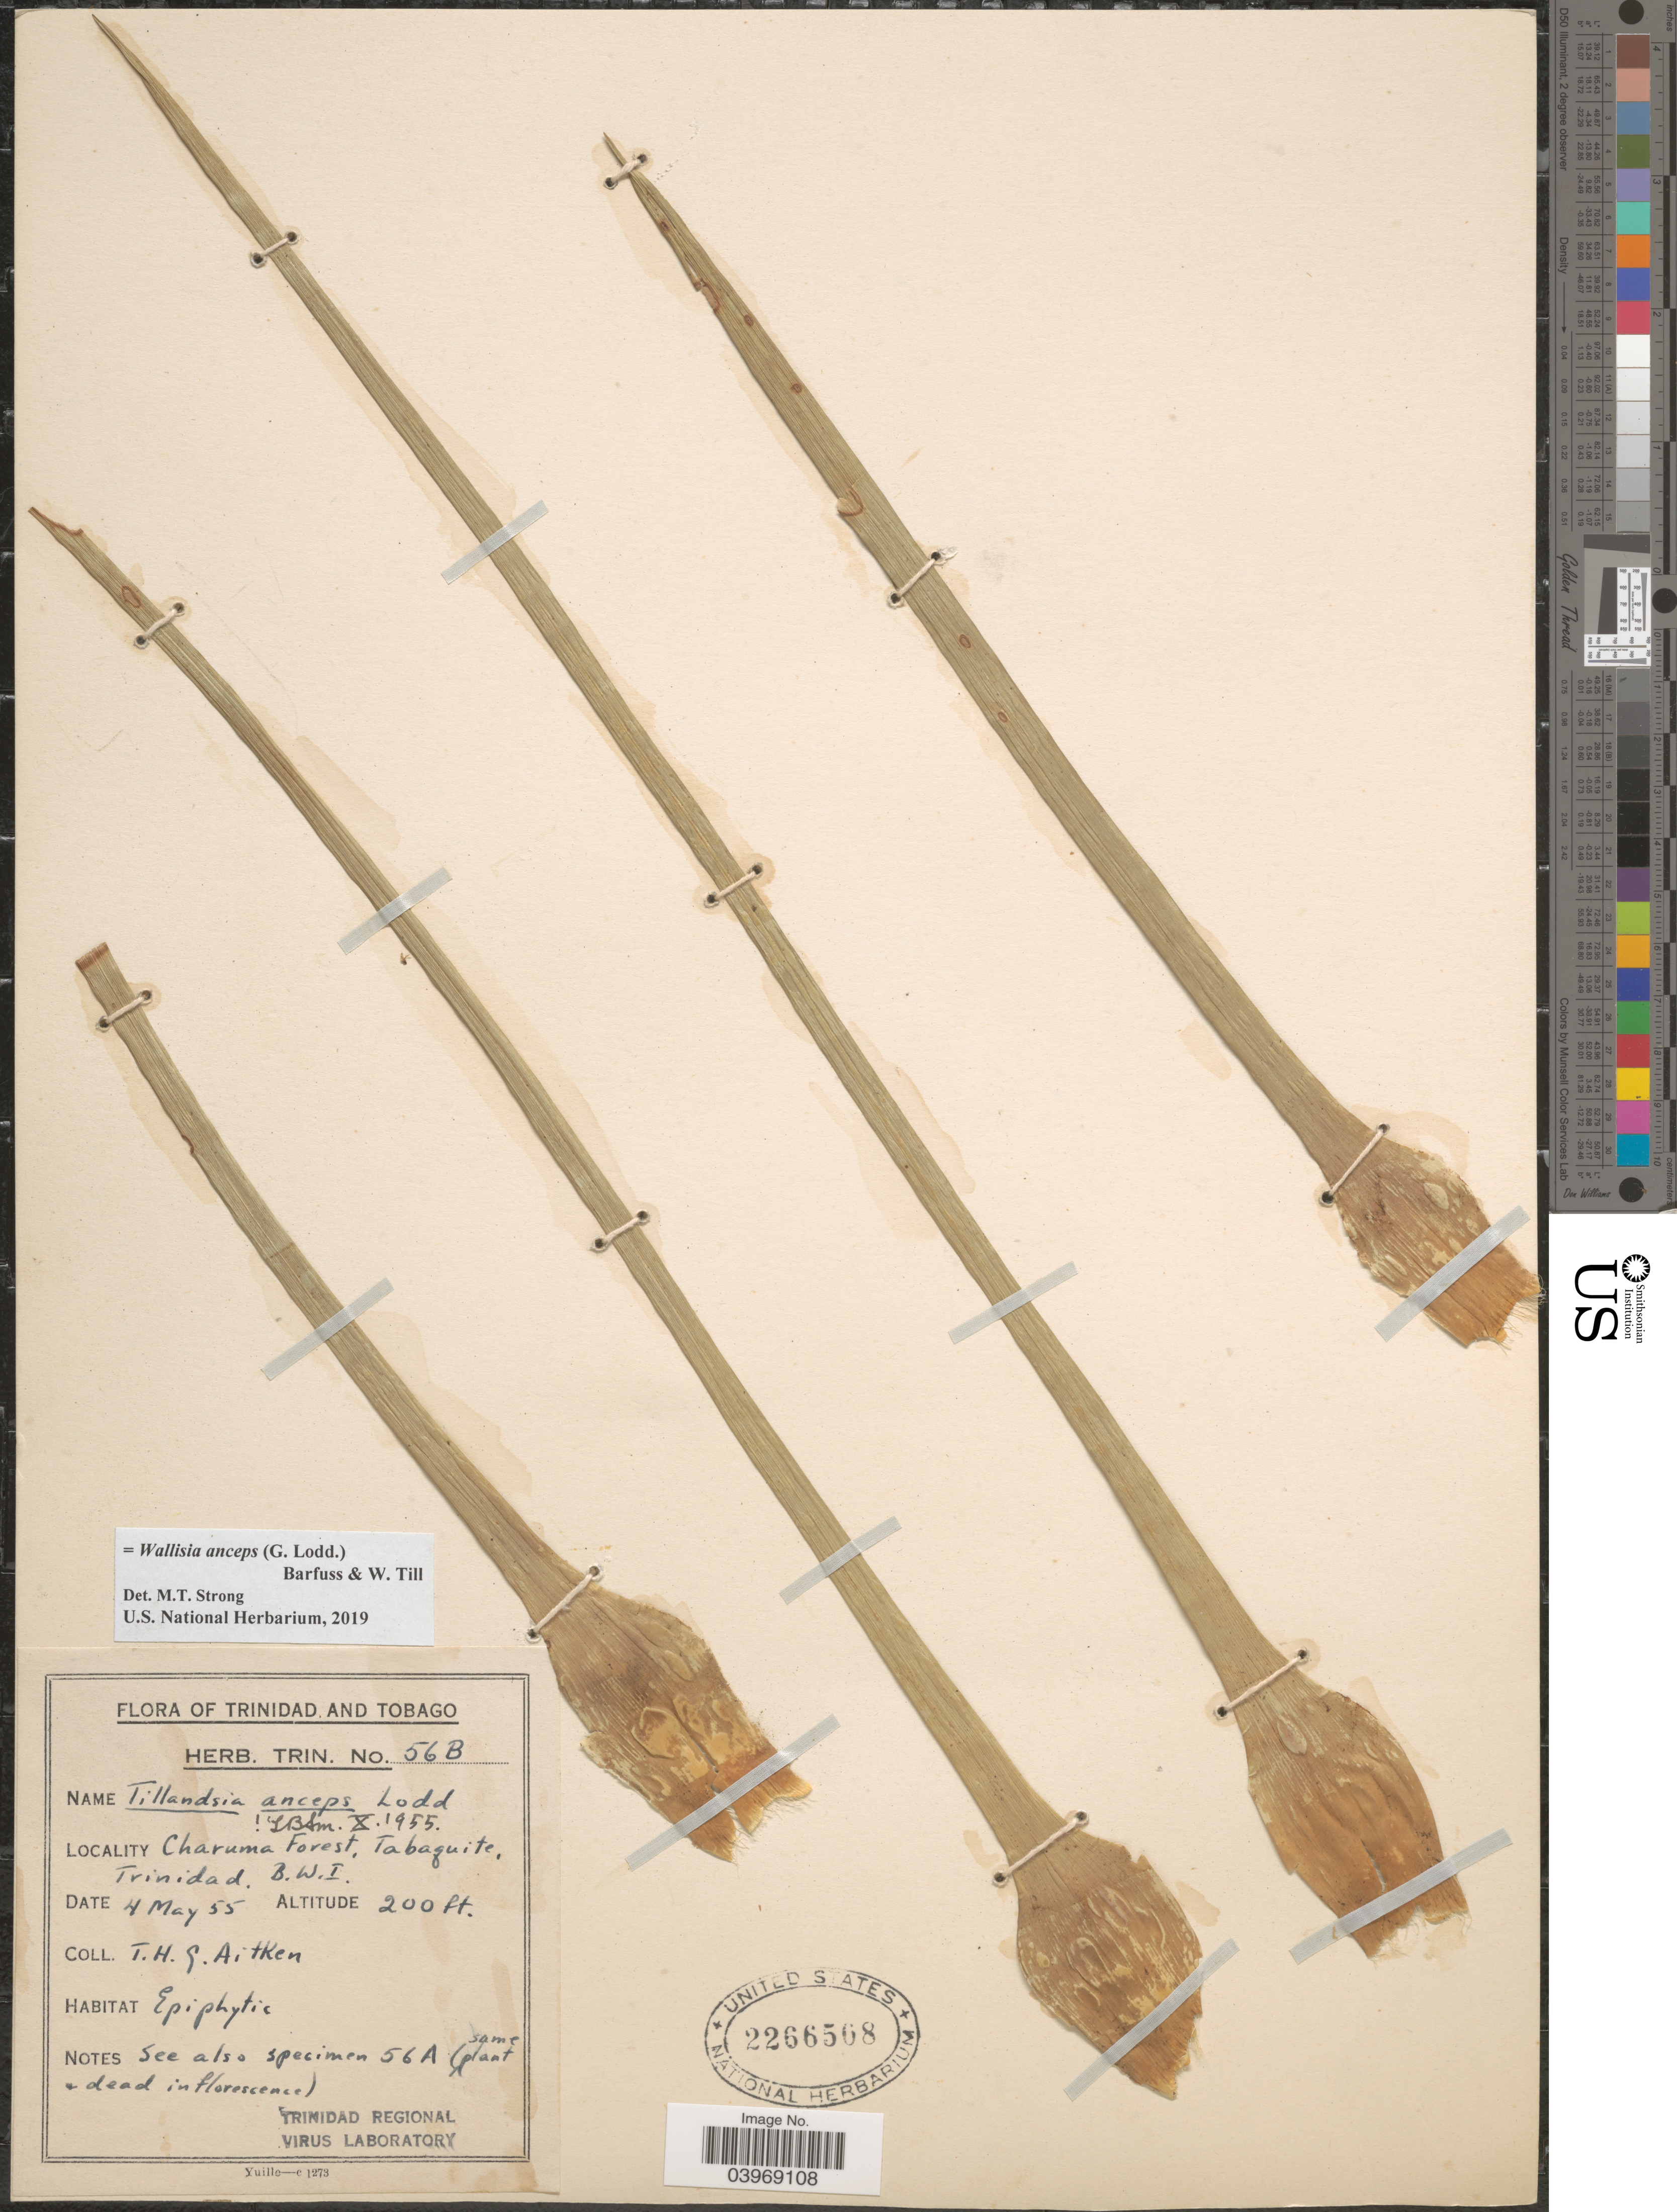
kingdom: Plantae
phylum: Tracheophyta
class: Liliopsida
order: Poales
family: Bromeliaceae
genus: Wallisia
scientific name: Wallisia anceps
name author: (G. Lodd.) Barfuss & W. Till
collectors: T. Aitken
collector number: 56B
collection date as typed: Transcribed d/m/y: 4/5/55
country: Trinidad and Tobago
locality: Charuma Forest, Tabaquite, Trinidad, B.W.I.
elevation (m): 61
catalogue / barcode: US 2266508